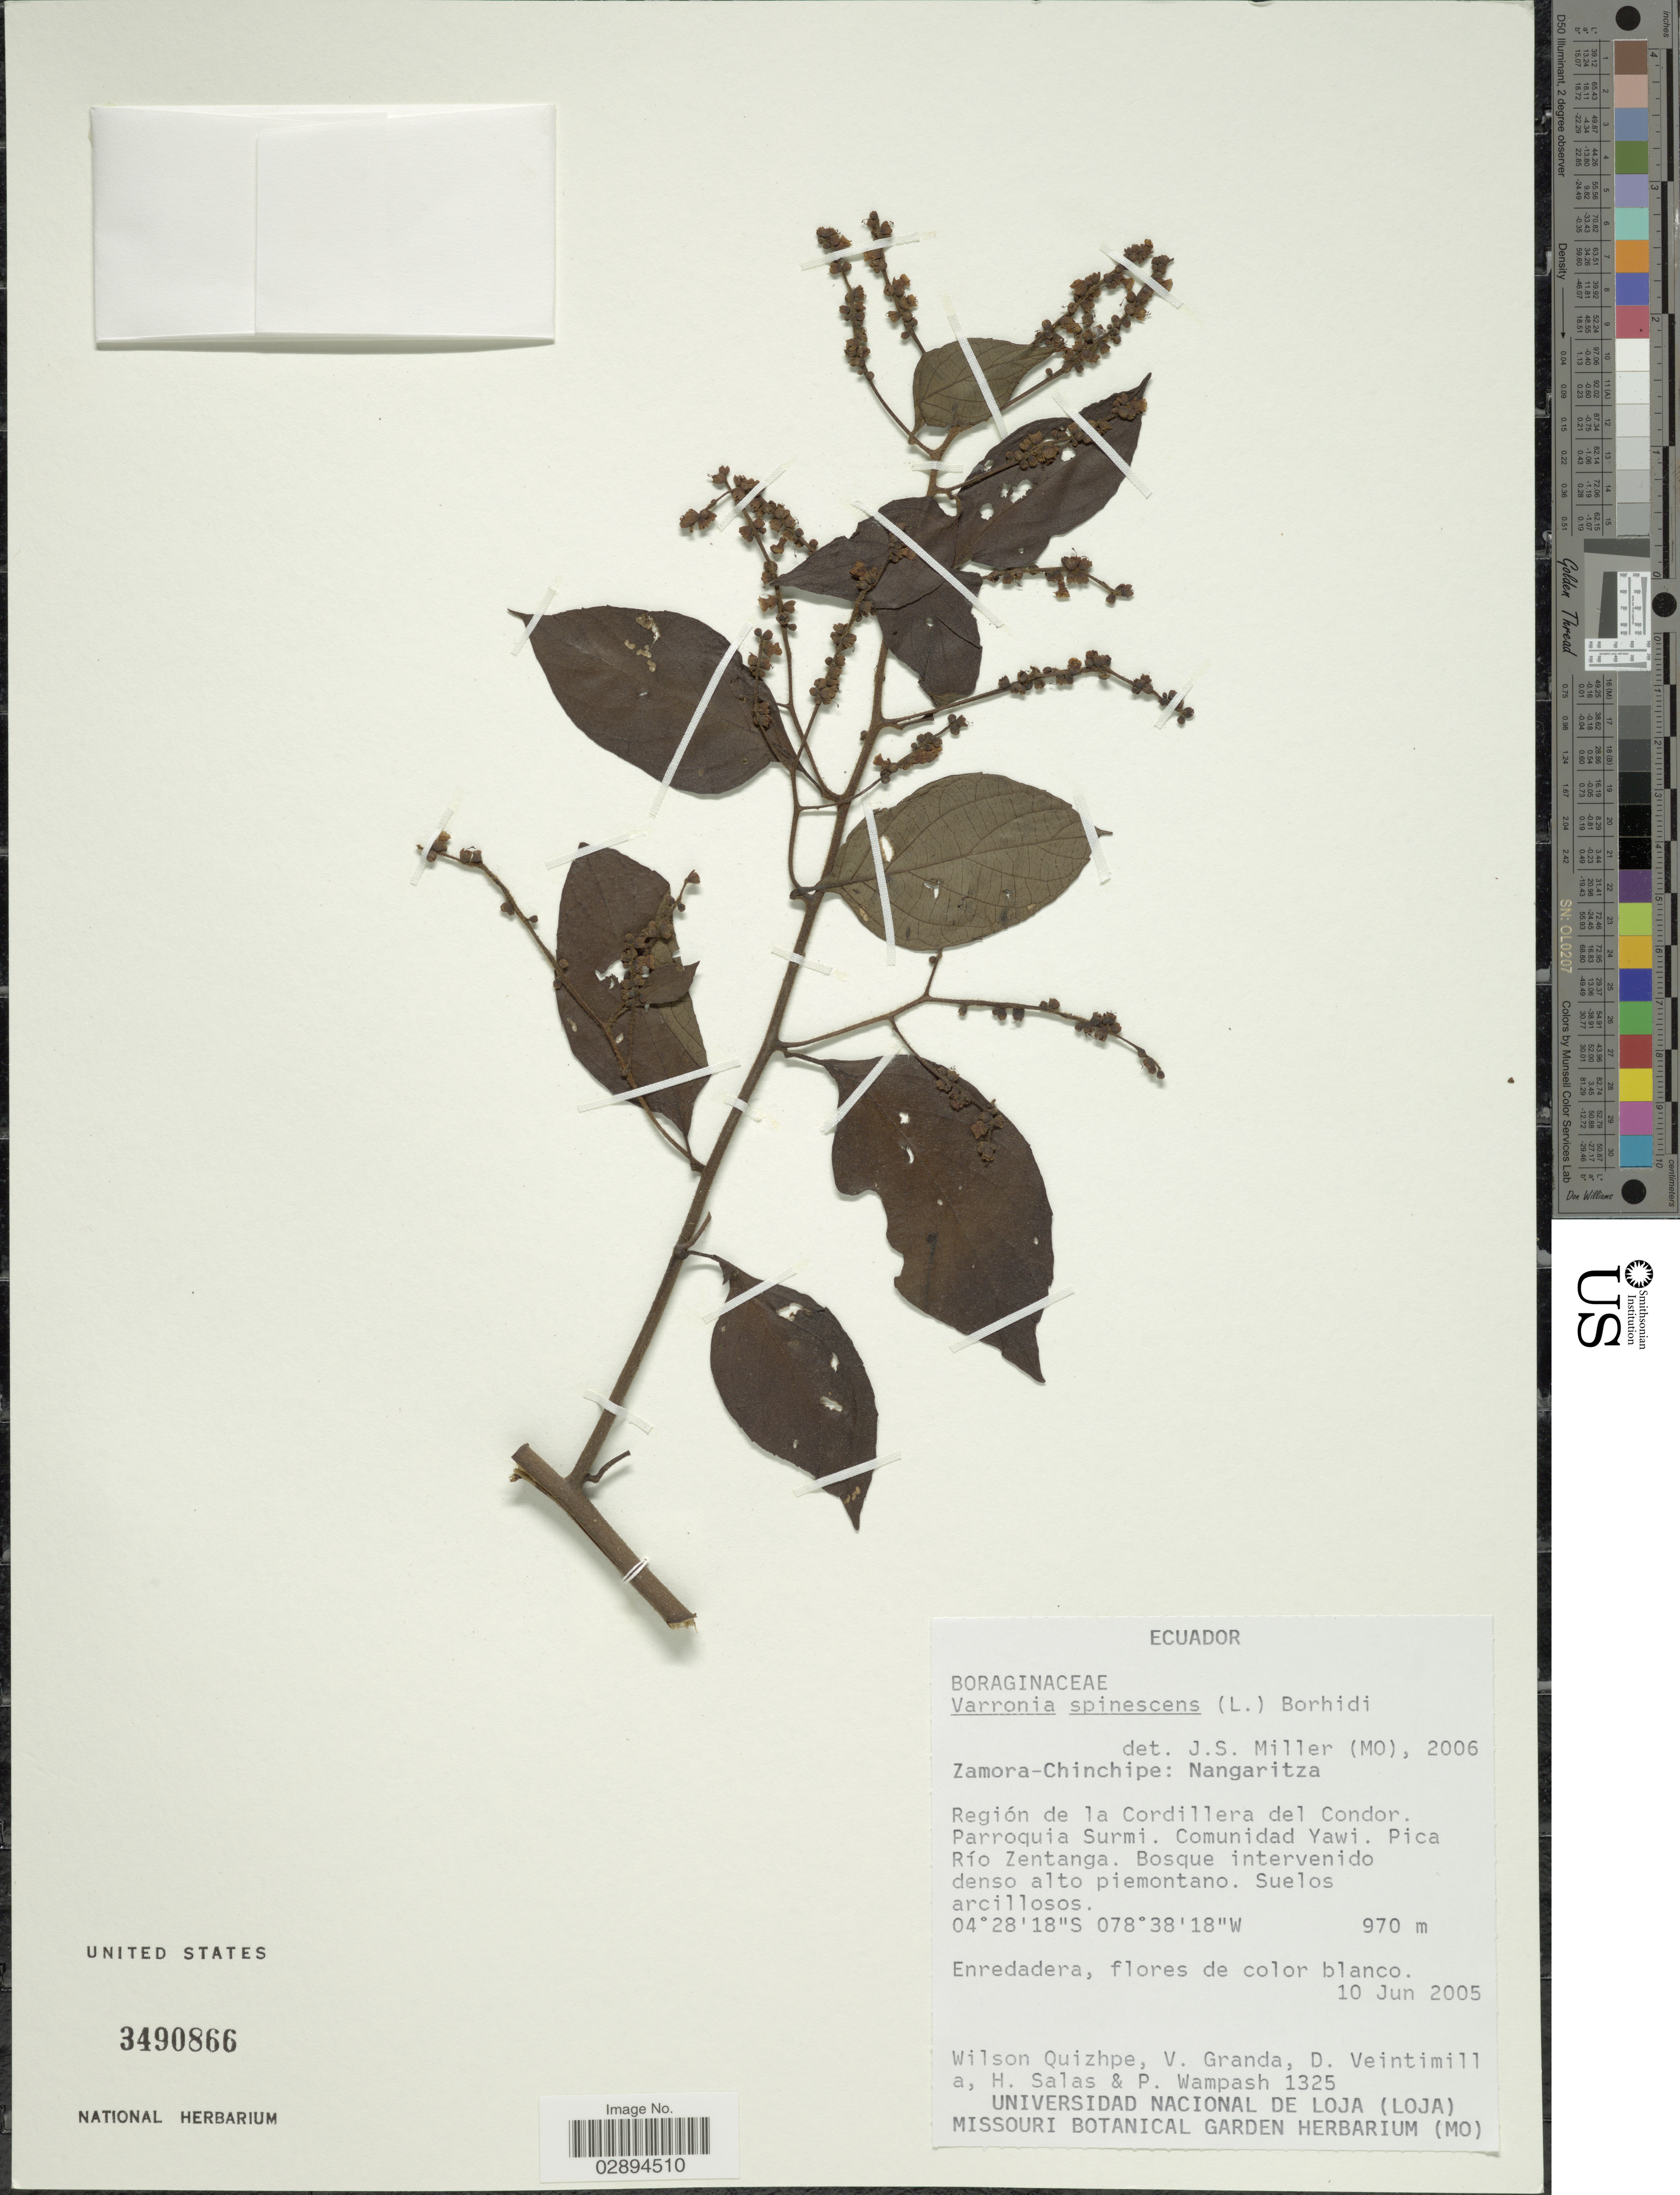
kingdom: Plantae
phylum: Tracheophyta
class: Magnoliopsida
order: Boraginales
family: Cordiaceae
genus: Varronia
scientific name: Varronia spinescens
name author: (L.) Borhidi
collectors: W. Quizhpe, V. Granda, D. Veintimilla, H. Salas & P. Wampash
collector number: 1325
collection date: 2005-06-10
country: Ecuador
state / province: Zamora-Chinchipe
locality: Nangaritza. Región de la Cordillera del Condor. Parroquia Surmi. Comunidad Yawi. Pica Río Zentanga. Bosque intervenido denso alto piemontano.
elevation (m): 970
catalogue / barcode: US 3490866